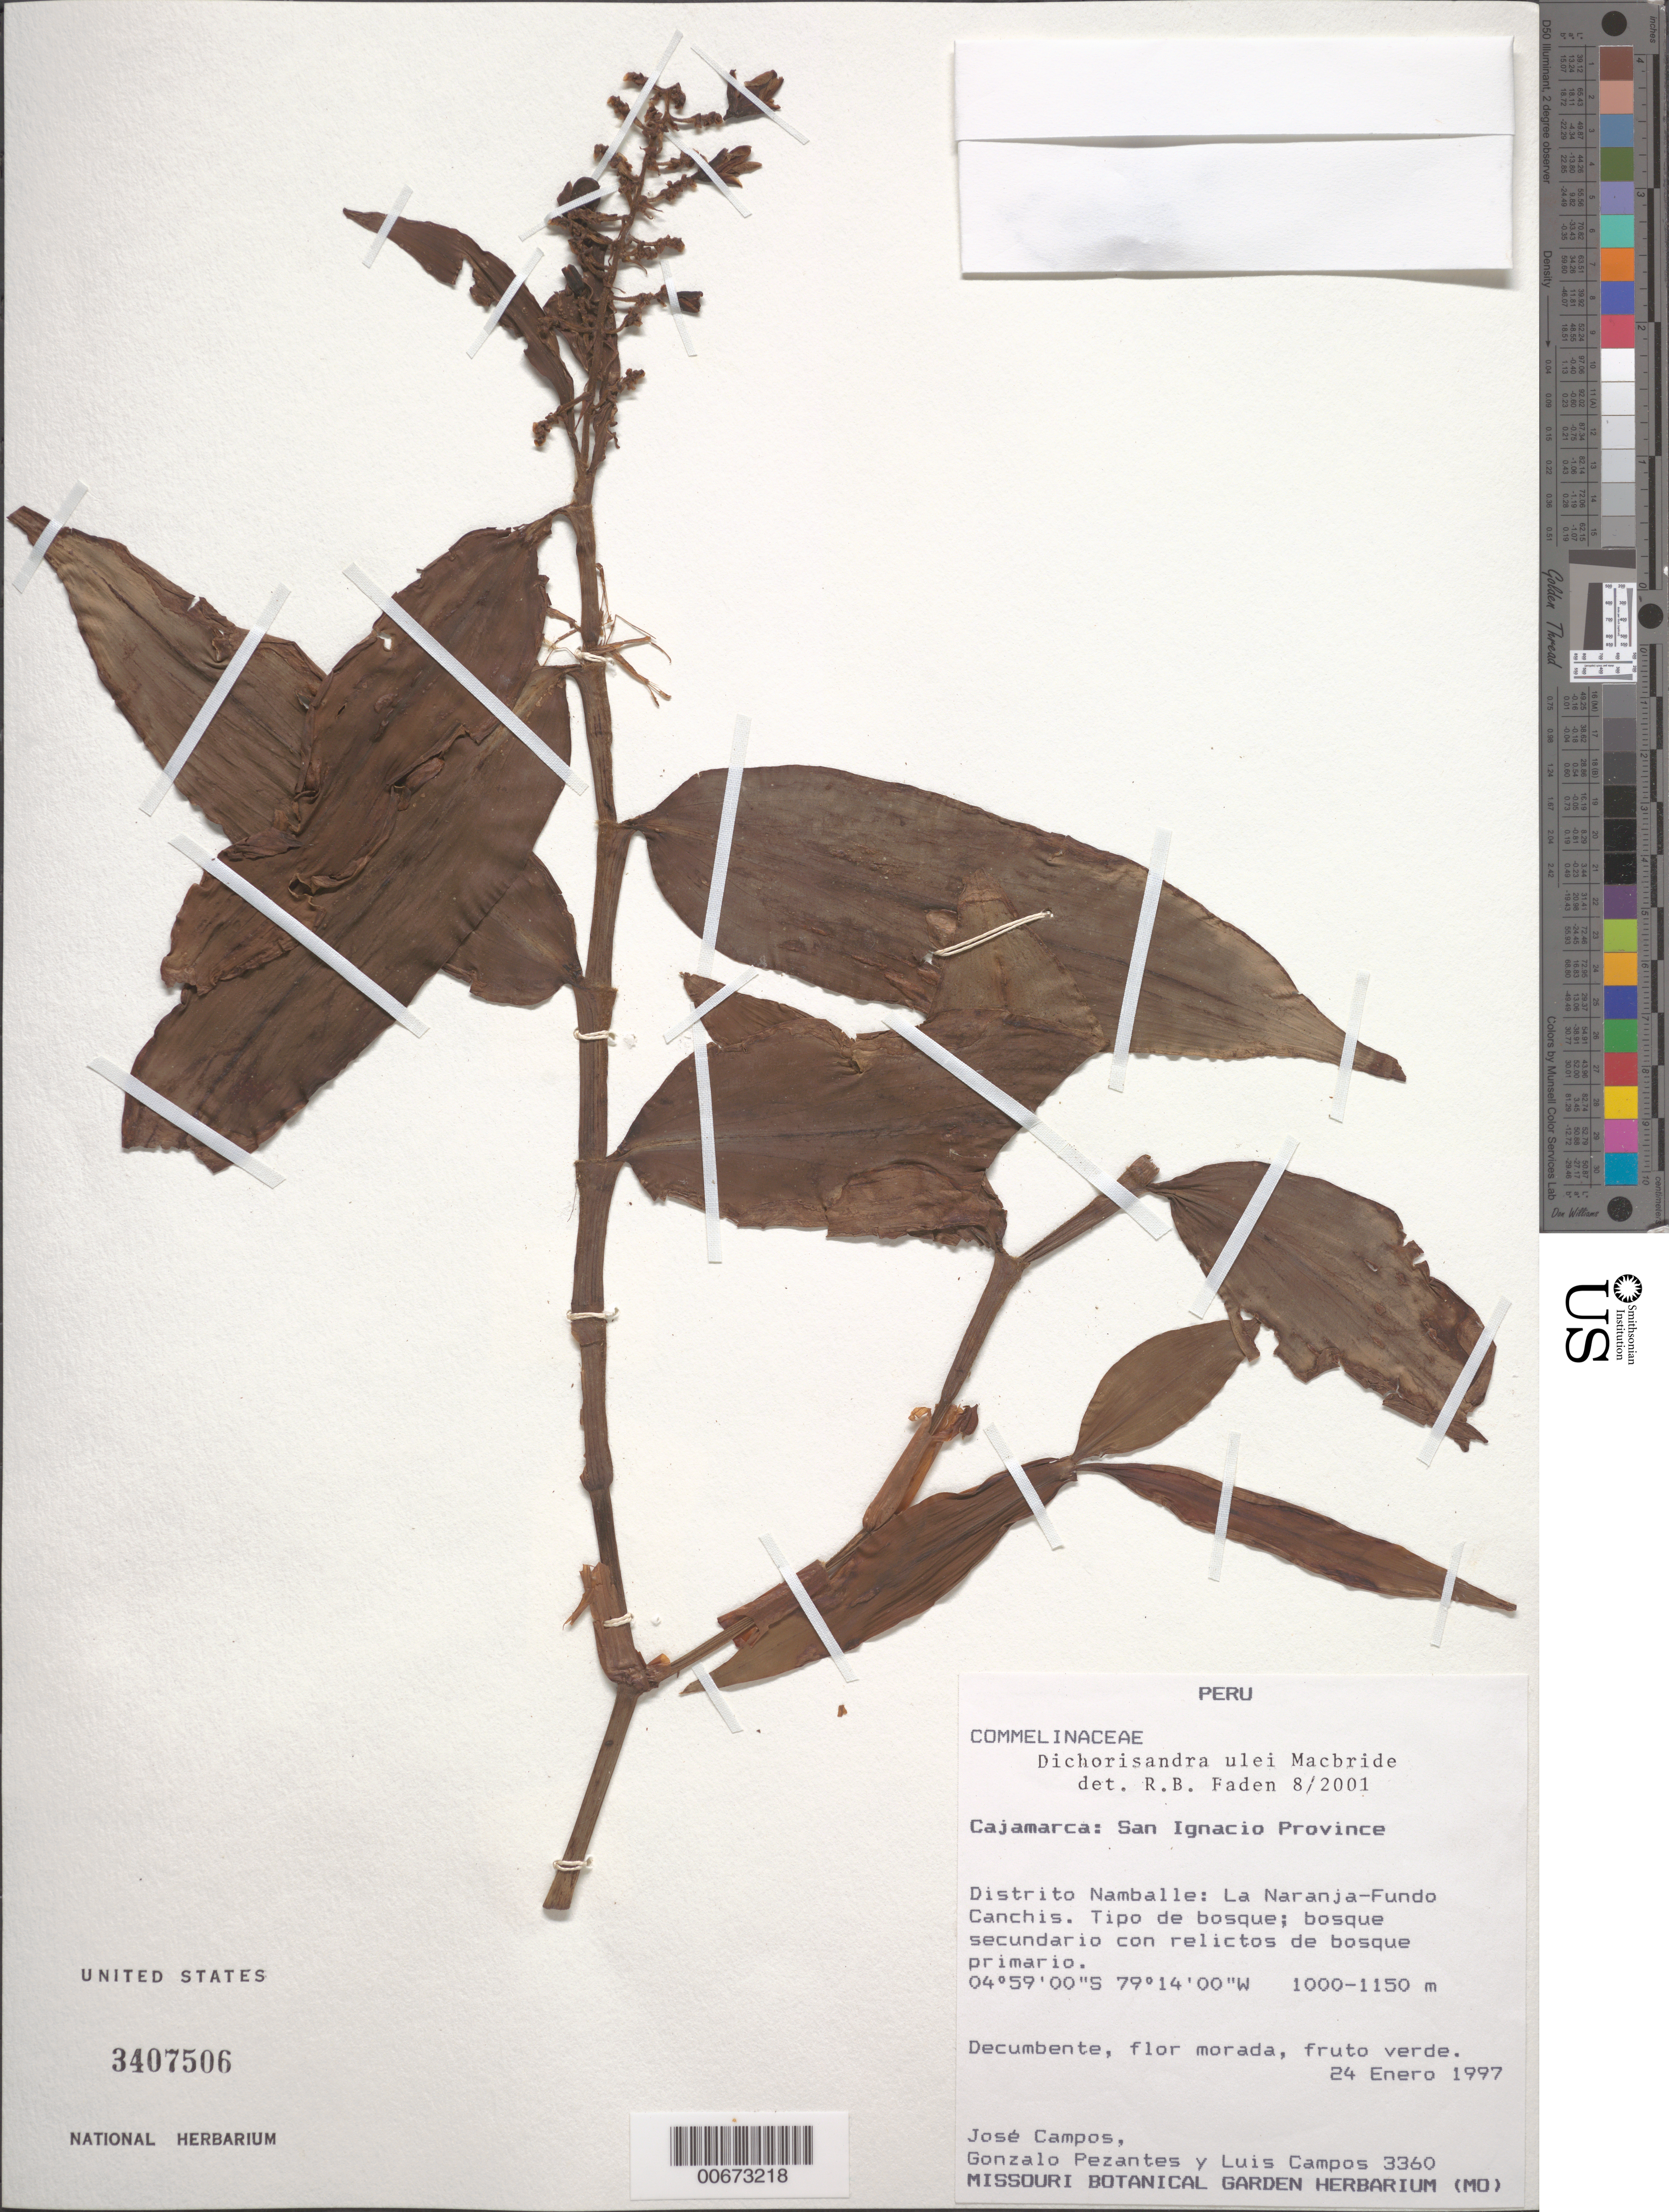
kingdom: Plantae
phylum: Tracheophyta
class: Liliopsida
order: Commelinales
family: Commelinaceae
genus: Dichorisandra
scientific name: Dichorisandra ulei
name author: J.F. Macbr.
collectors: J. Campos, G. Pezantes & L. Campos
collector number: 3360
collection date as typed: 24 Jan 1997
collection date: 1997-01-24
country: Peru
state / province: Cajamarca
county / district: San Ignacio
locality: Namballe, La Naranja - Fundo Canchis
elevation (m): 1000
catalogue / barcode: US 3407506